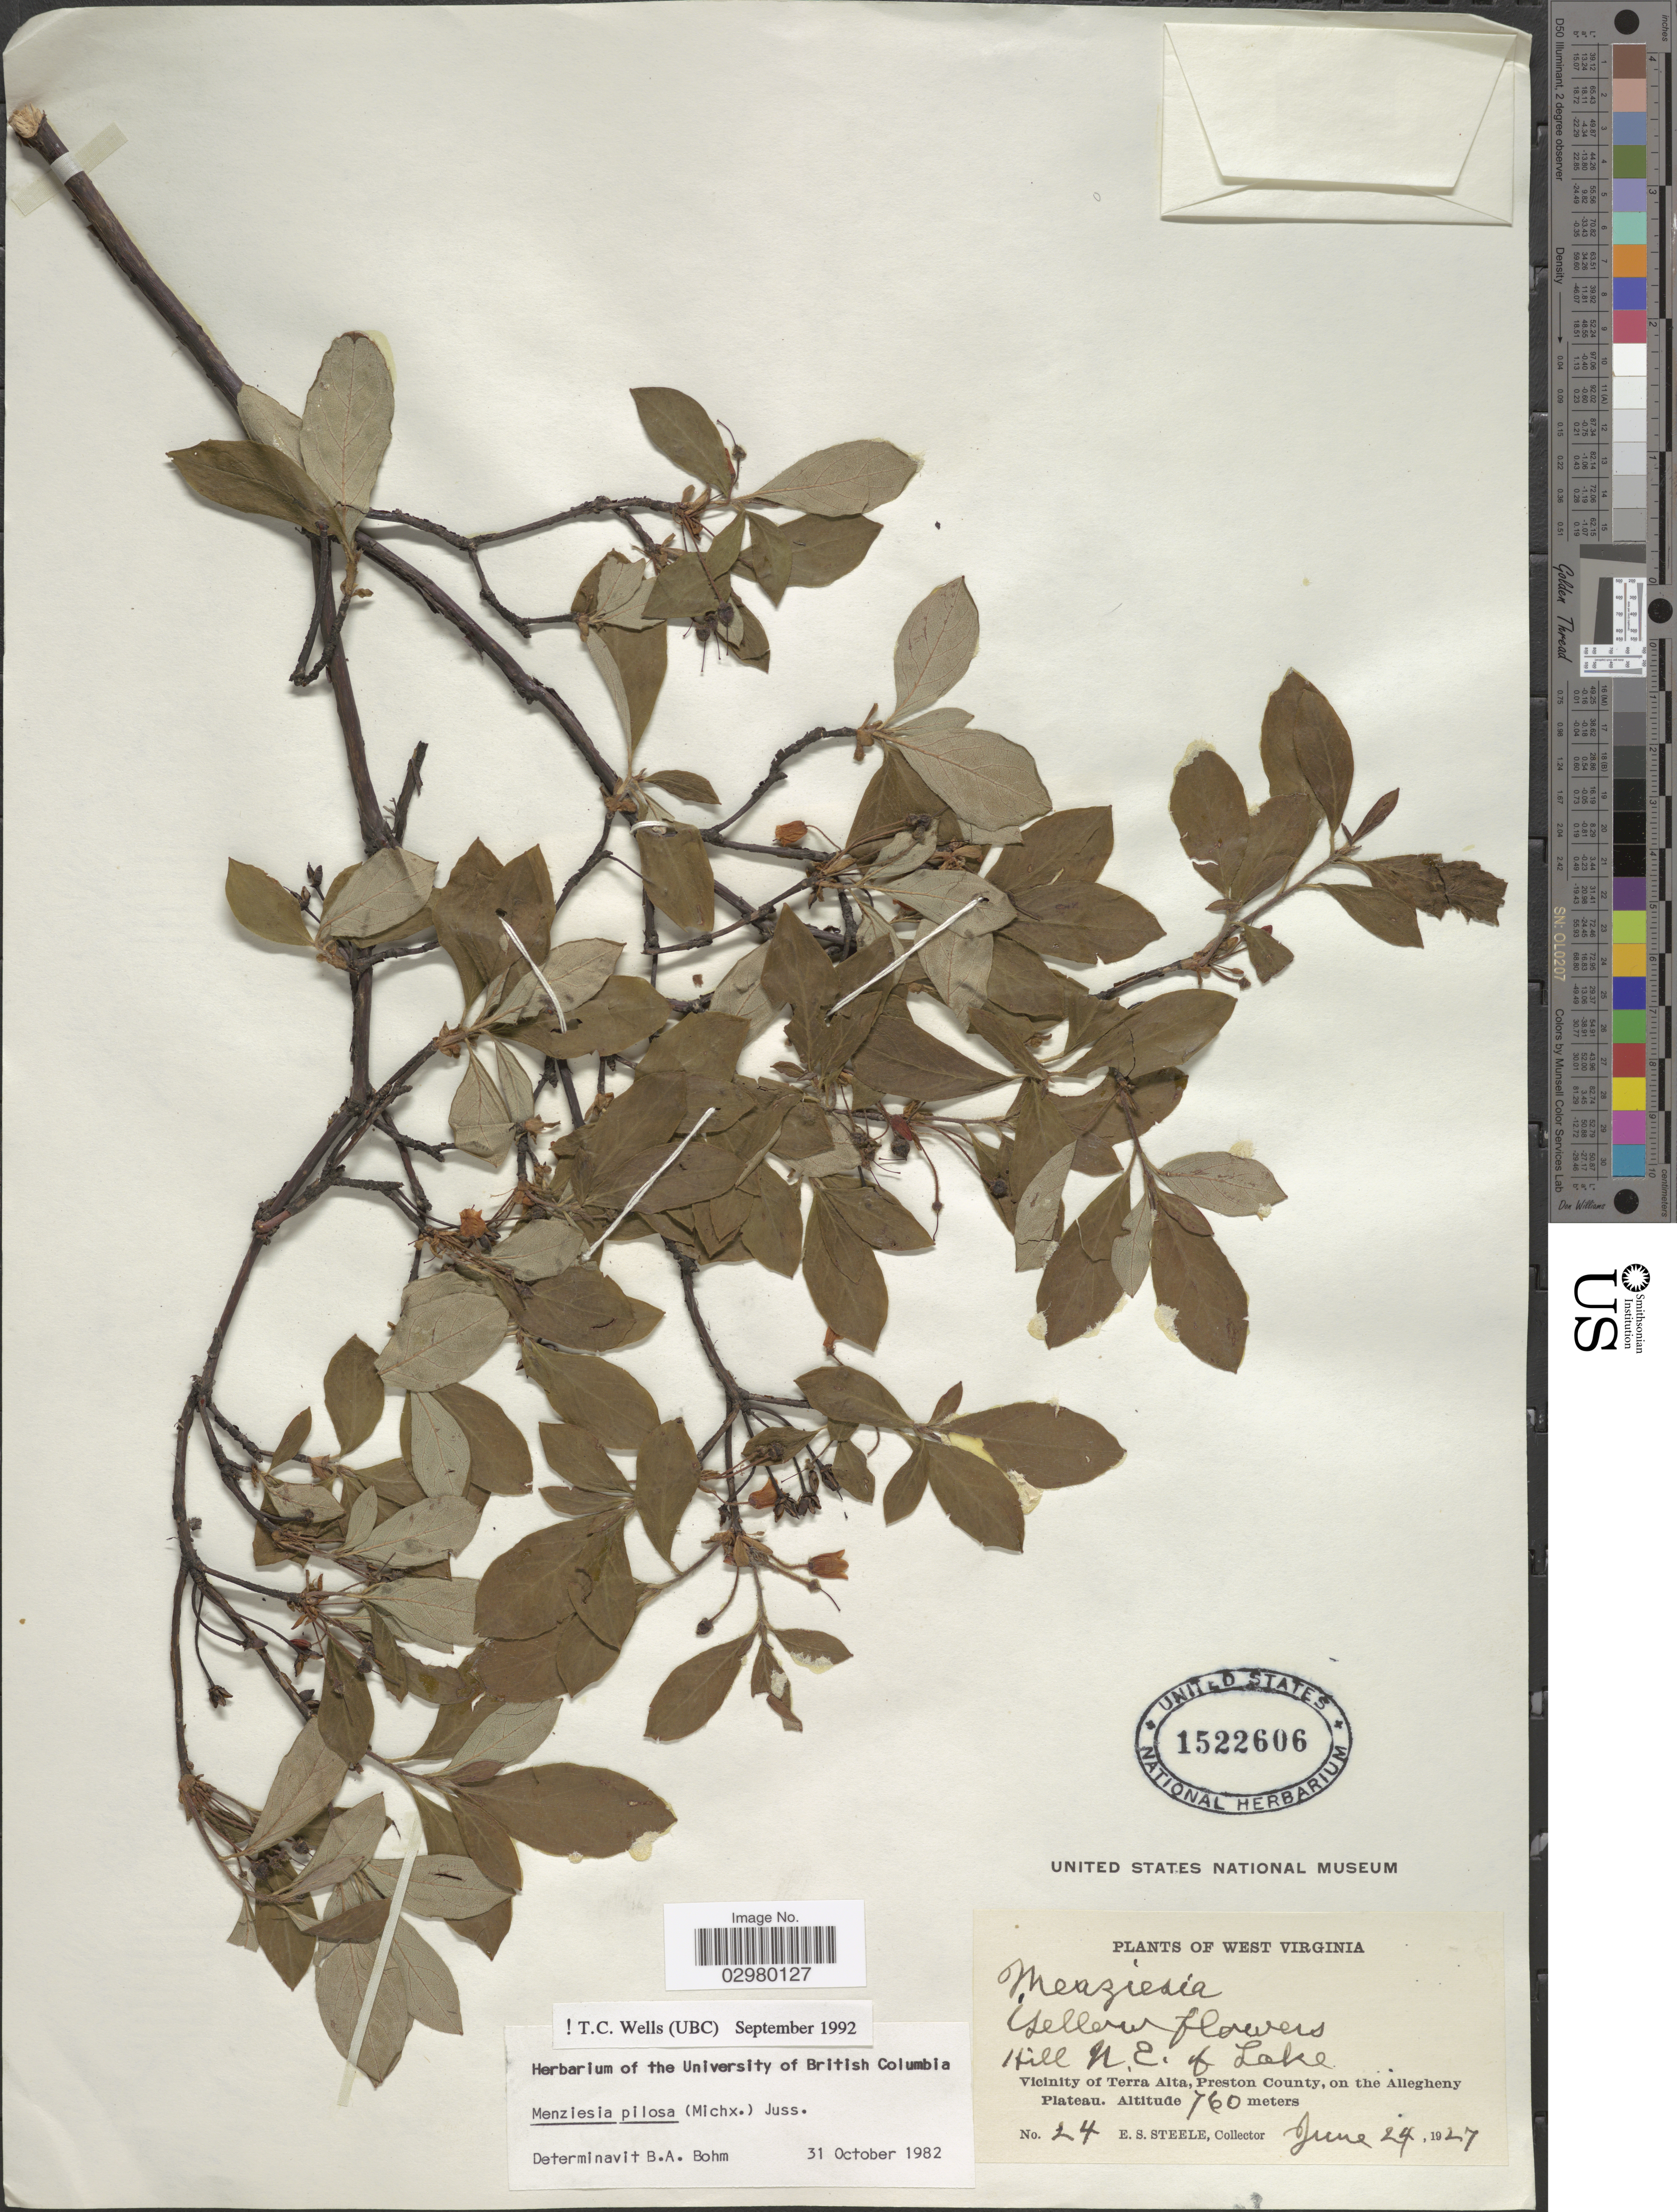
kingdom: Plantae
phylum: Tracheophyta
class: Magnoliopsida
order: Ericales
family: Ericaceae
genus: Menziesia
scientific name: Menziesia pilosa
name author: (Michx.) Juss.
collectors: E. Steele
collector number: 24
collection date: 1927-06-24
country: United States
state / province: West Virginia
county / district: Preston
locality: Hill N.E. of Lake. Vicinity of Terra Alta, Preston County, on the Allegheny Plateau.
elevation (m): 760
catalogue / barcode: US 1522606